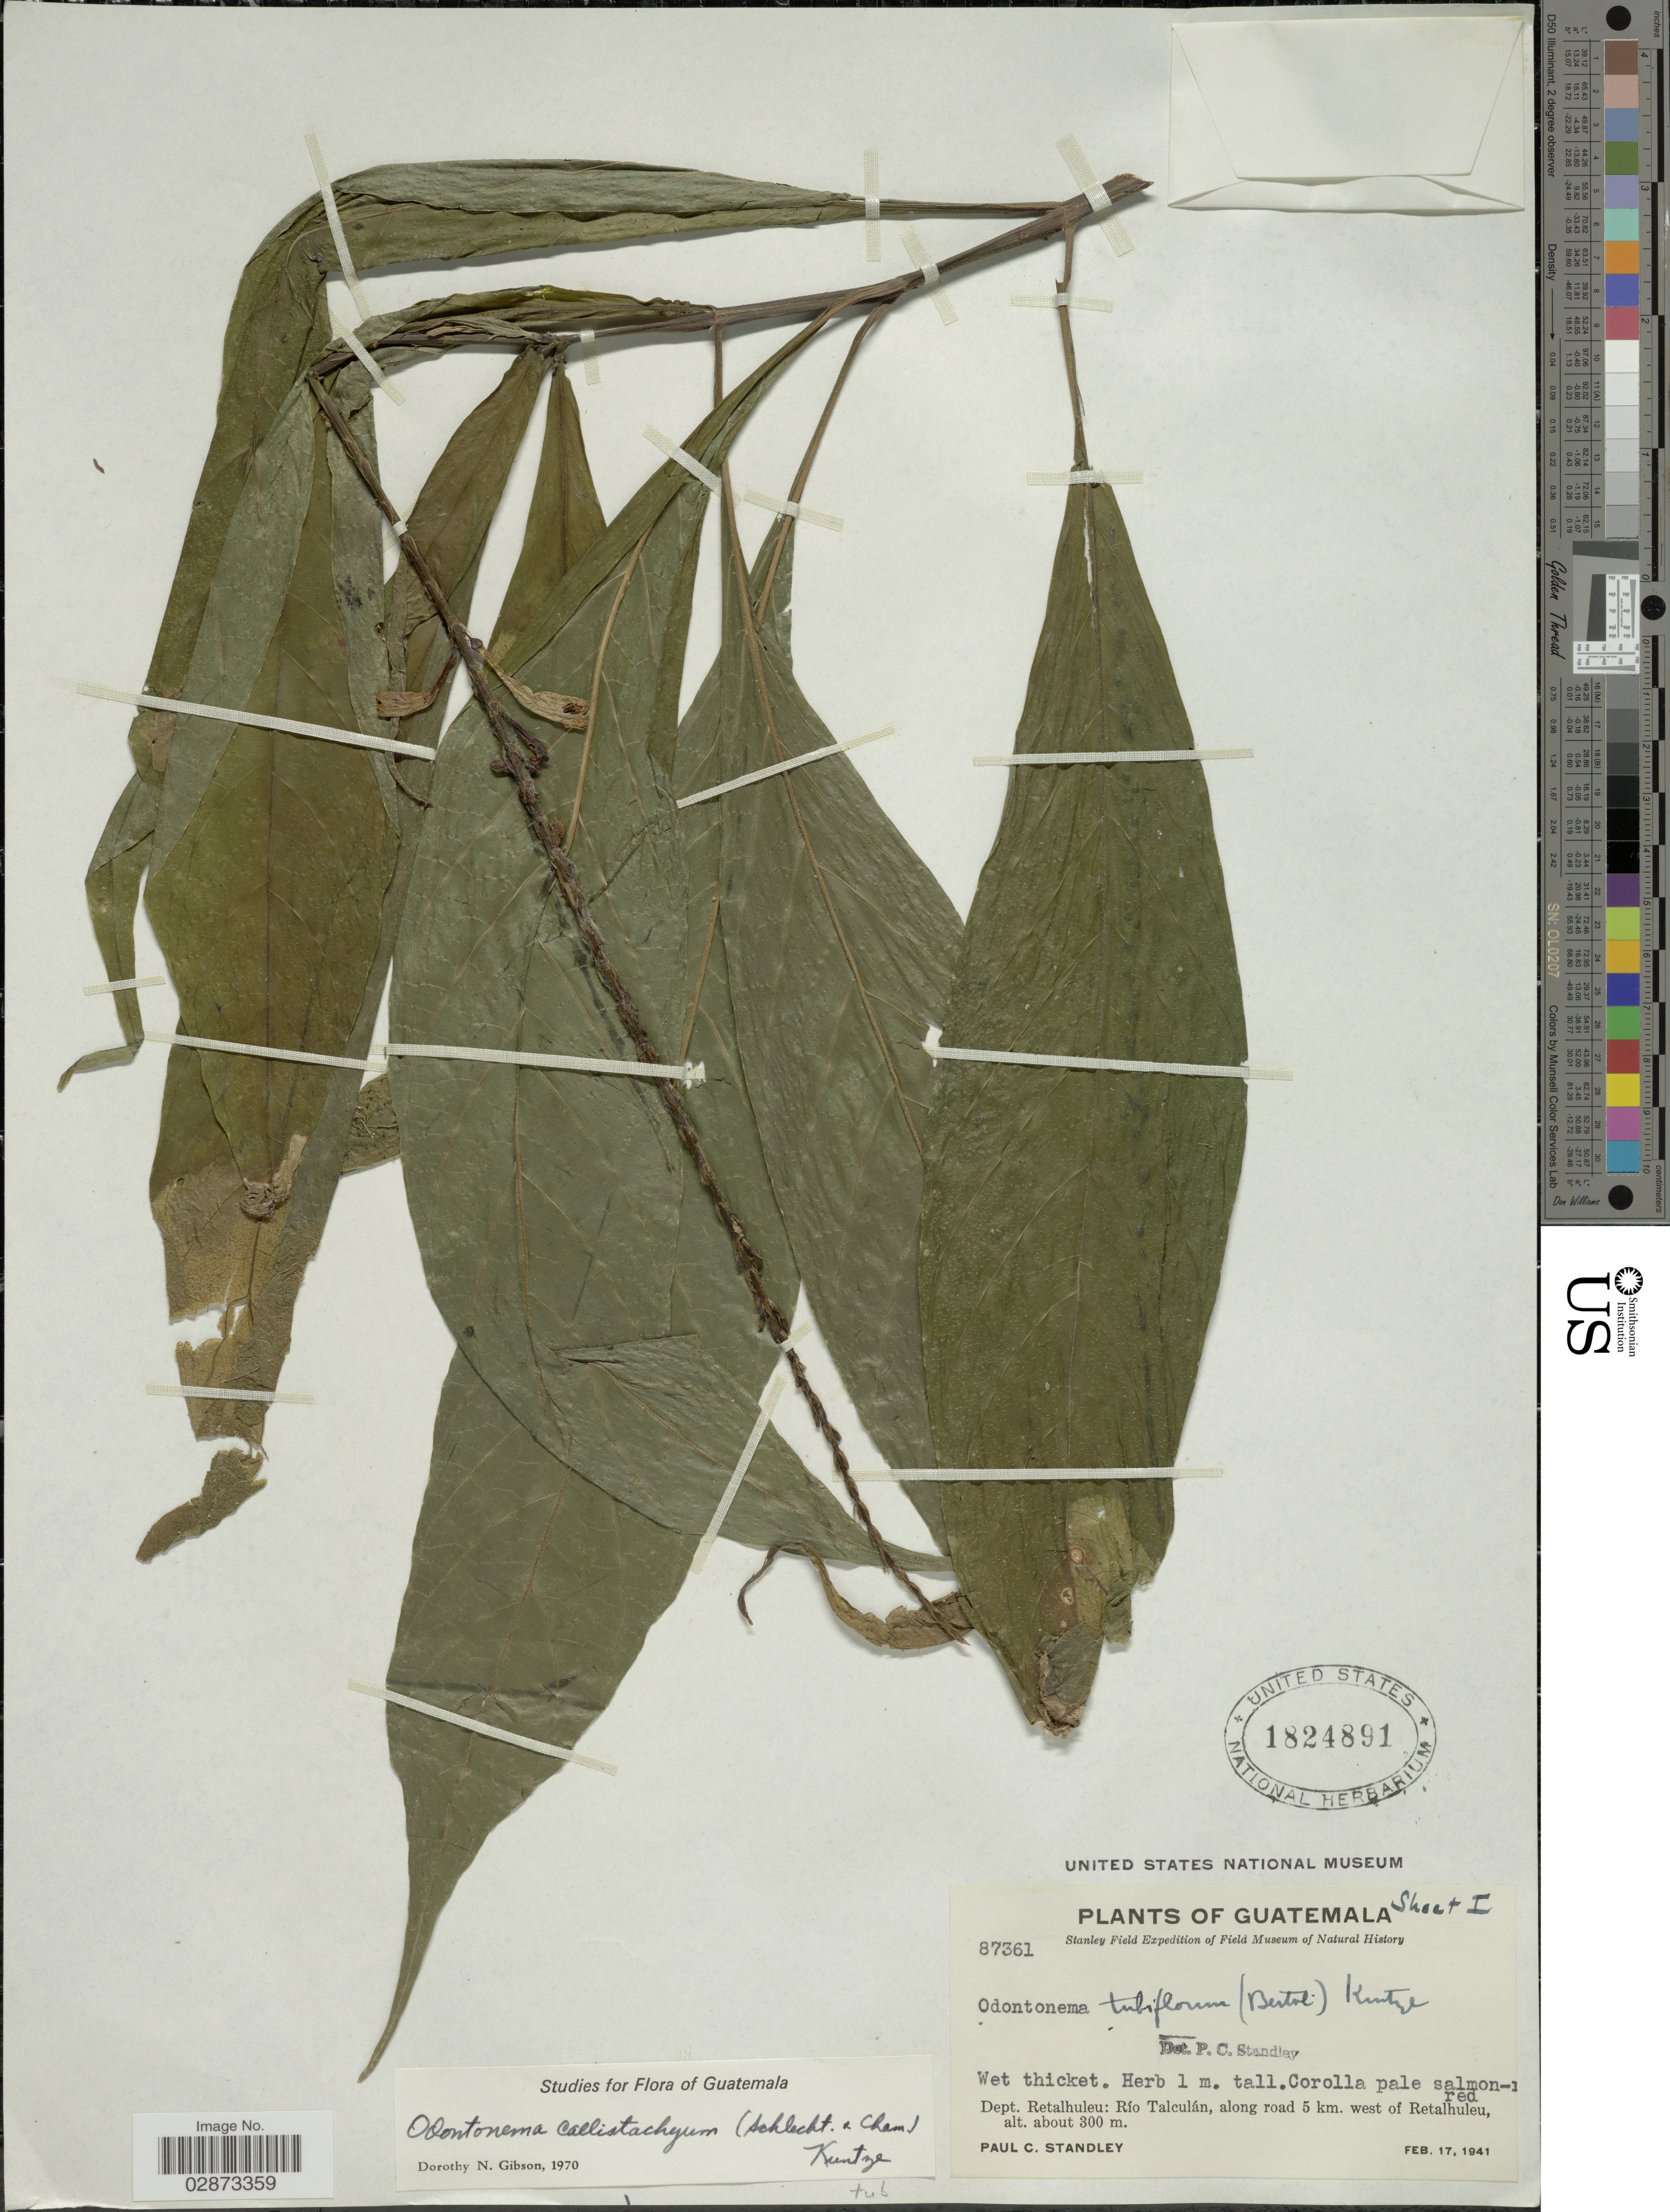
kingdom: Plantae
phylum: Tracheophyta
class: Magnoliopsida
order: Lamiales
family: Acanthaceae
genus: Odontonema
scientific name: Odontonema callistachyum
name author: (Schltdl. & Cham.) Kuntze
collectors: P. C. Standley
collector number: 87361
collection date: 1941-02-17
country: Guatemala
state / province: Retalhuleu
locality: Dept. Retalhuleu: Río Talculán, along road 5 km. west of Retalhuleu.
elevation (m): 300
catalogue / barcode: US 1824891